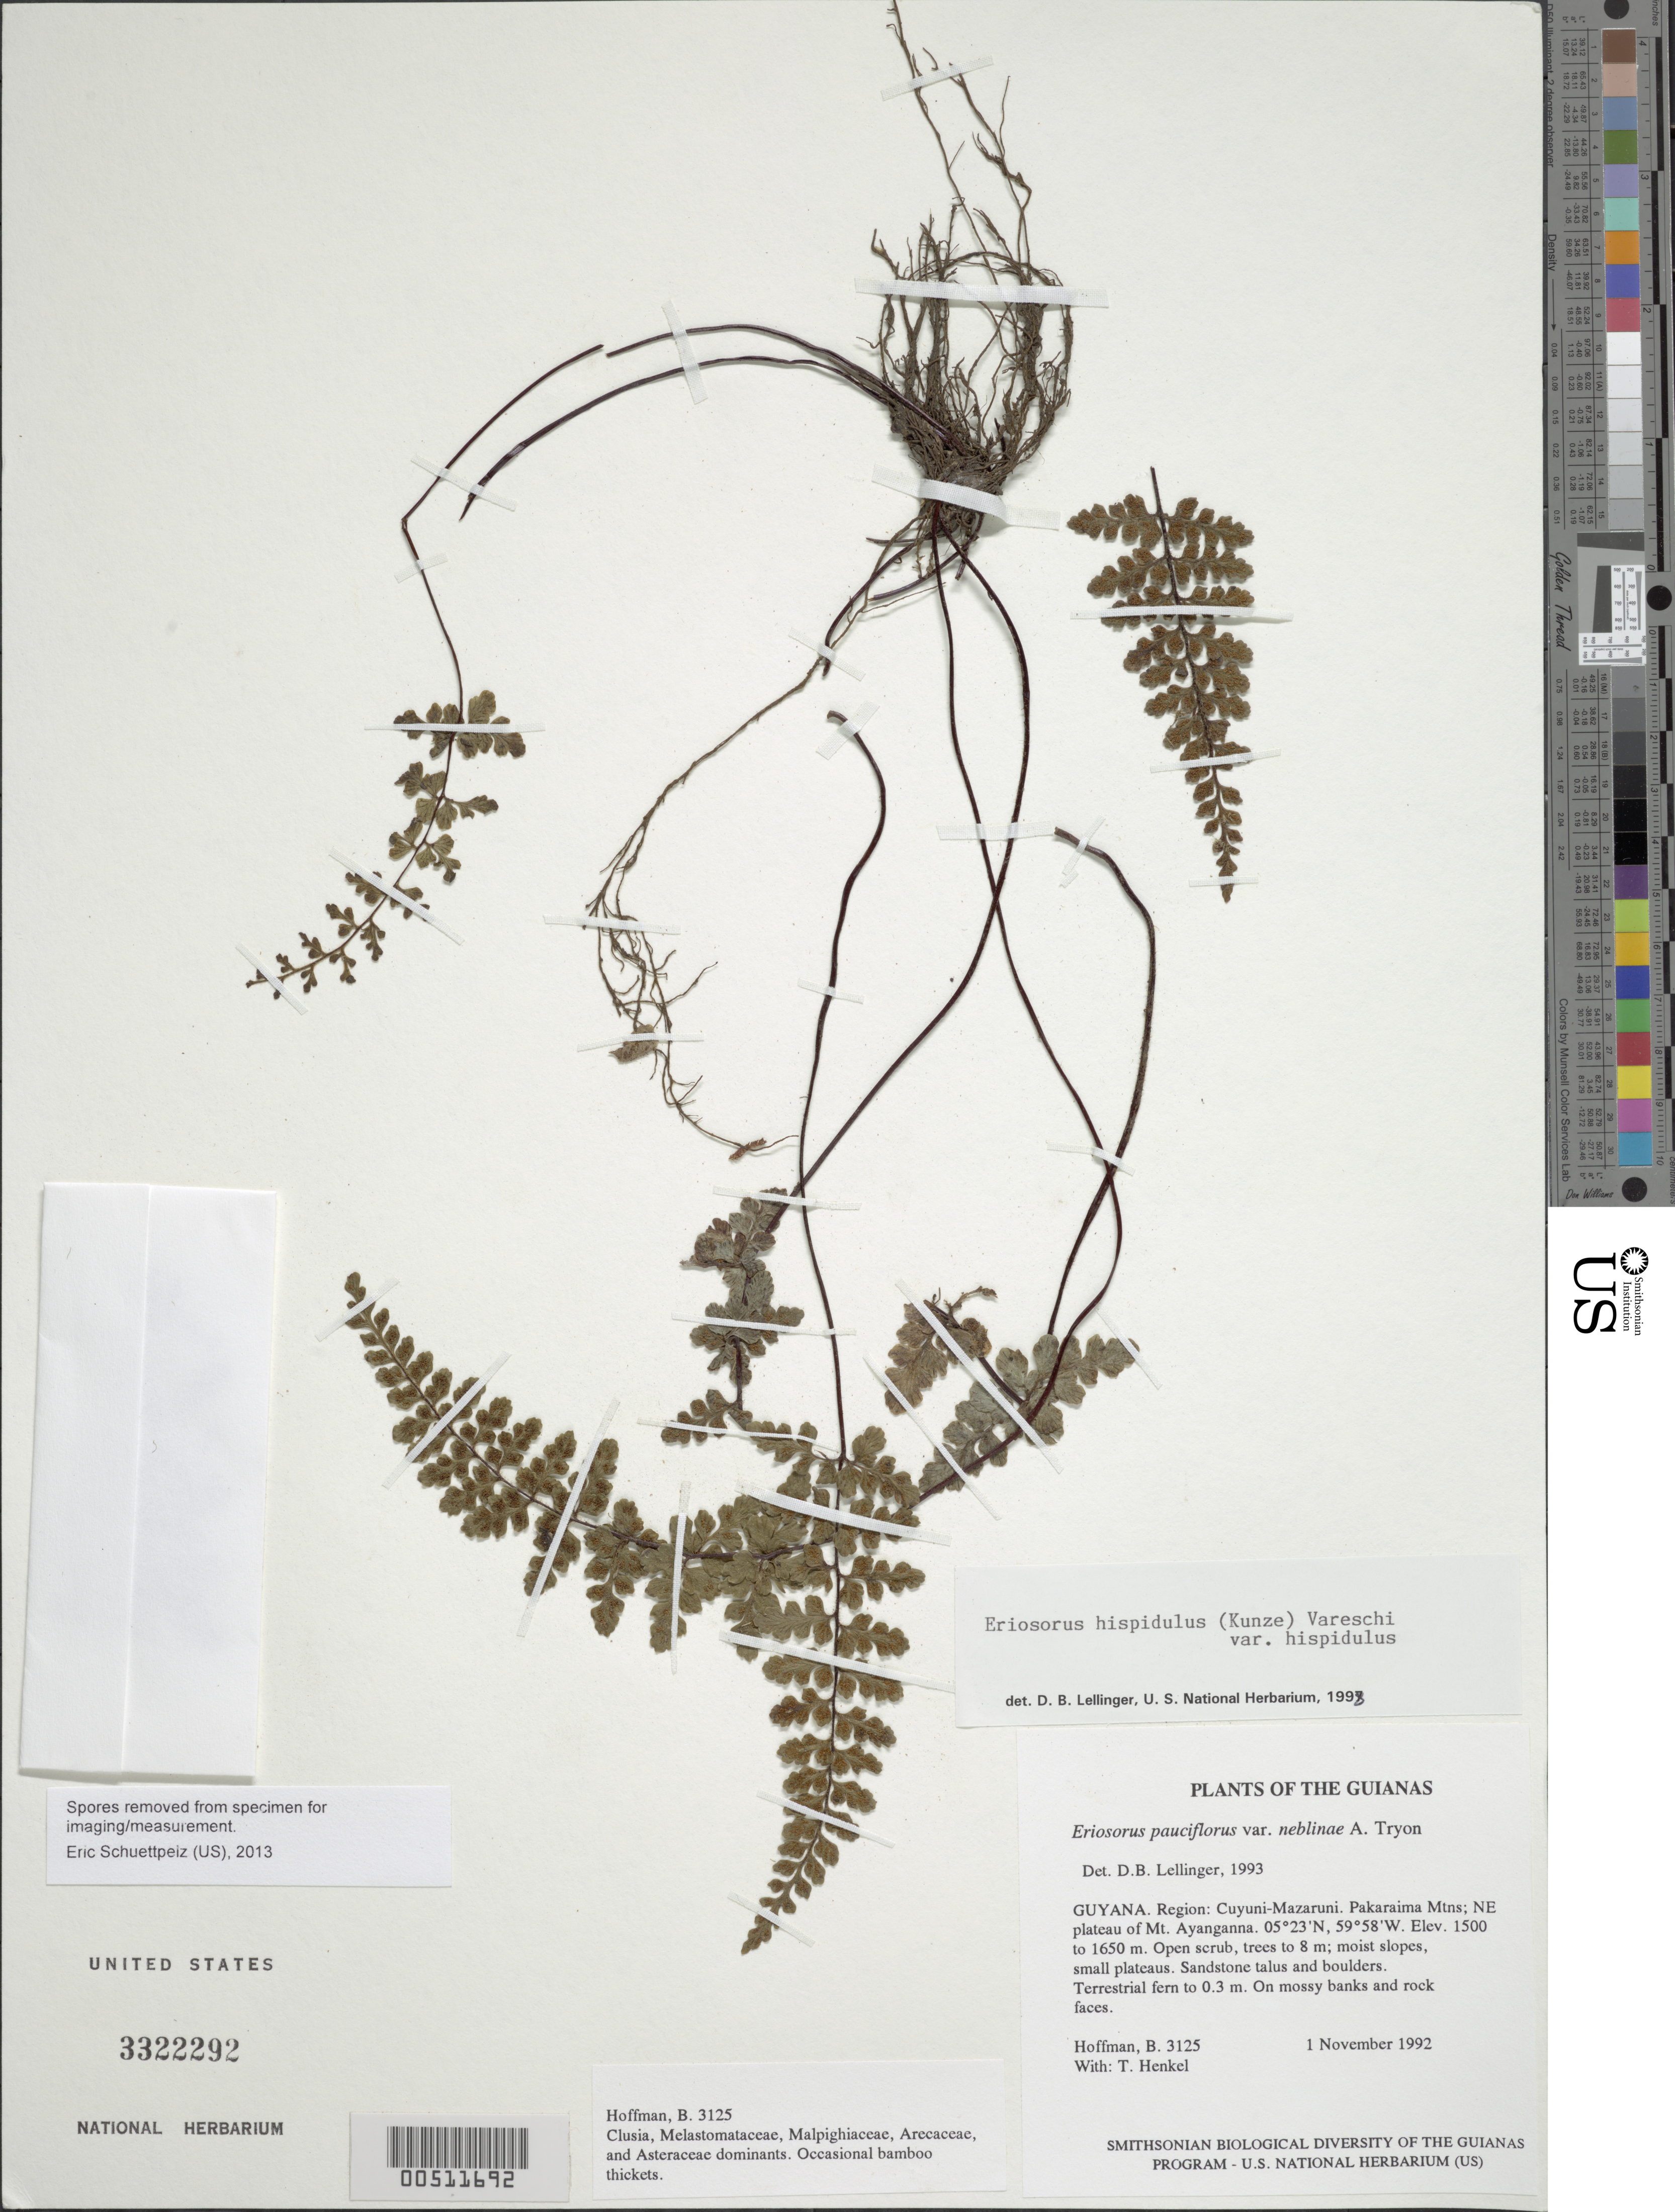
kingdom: Plantae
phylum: Tracheophyta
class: Polypodiopsida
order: Polypodiales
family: Pteridaceae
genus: Jamesonia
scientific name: Jamesonia hispidula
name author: Kunze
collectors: B. Hoffman & T. Henkel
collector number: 3125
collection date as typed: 1 November 1992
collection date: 1992-11-01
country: Guyana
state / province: Cuyuni-Mazaruni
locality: Pakaraima Mountains; NE plateau of Mt. Ayanganna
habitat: Open scrub, trees to 8 m; moist slopes, small plateaus. Sandstone talus and boulders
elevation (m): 1500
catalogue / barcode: US 3322292